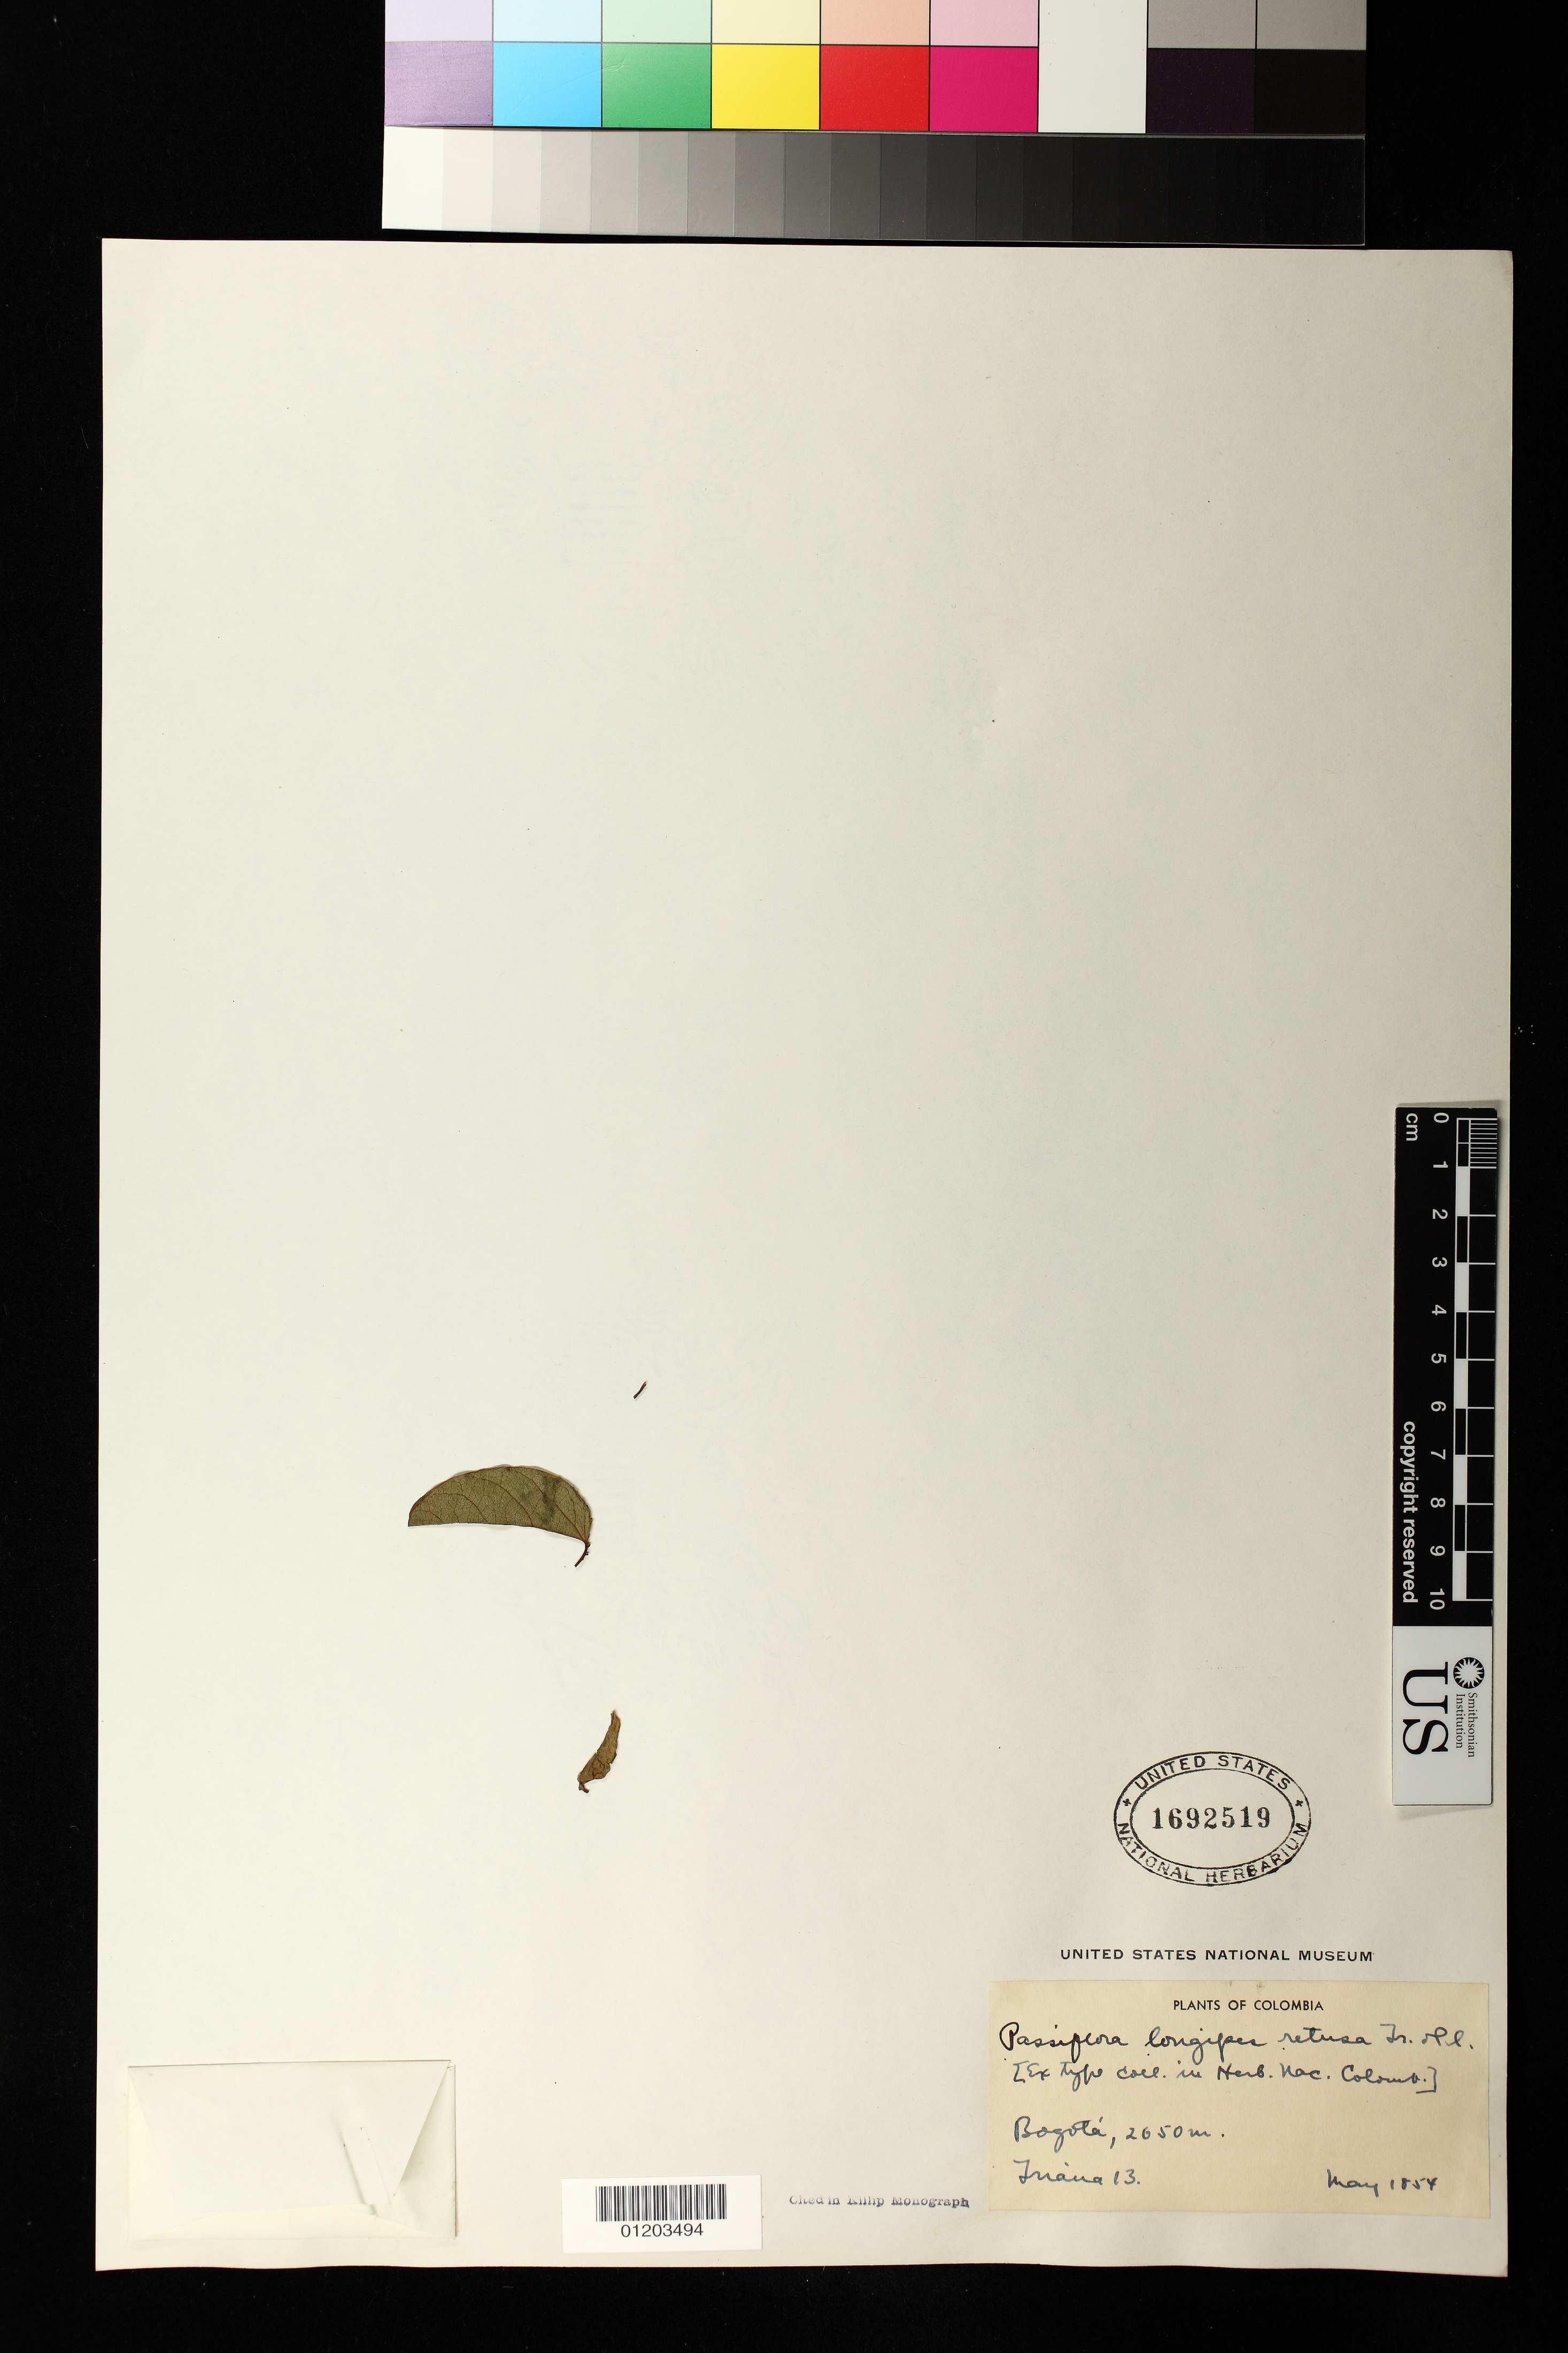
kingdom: Plantae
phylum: Tracheophyta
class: Magnoliopsida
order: Malpighiales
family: Passifloraceae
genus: Passiflora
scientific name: Passiflora longipes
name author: Juss.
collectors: J. J. Triana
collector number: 13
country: Colombia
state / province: Bogota D.C.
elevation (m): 2650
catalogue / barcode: US 1692519